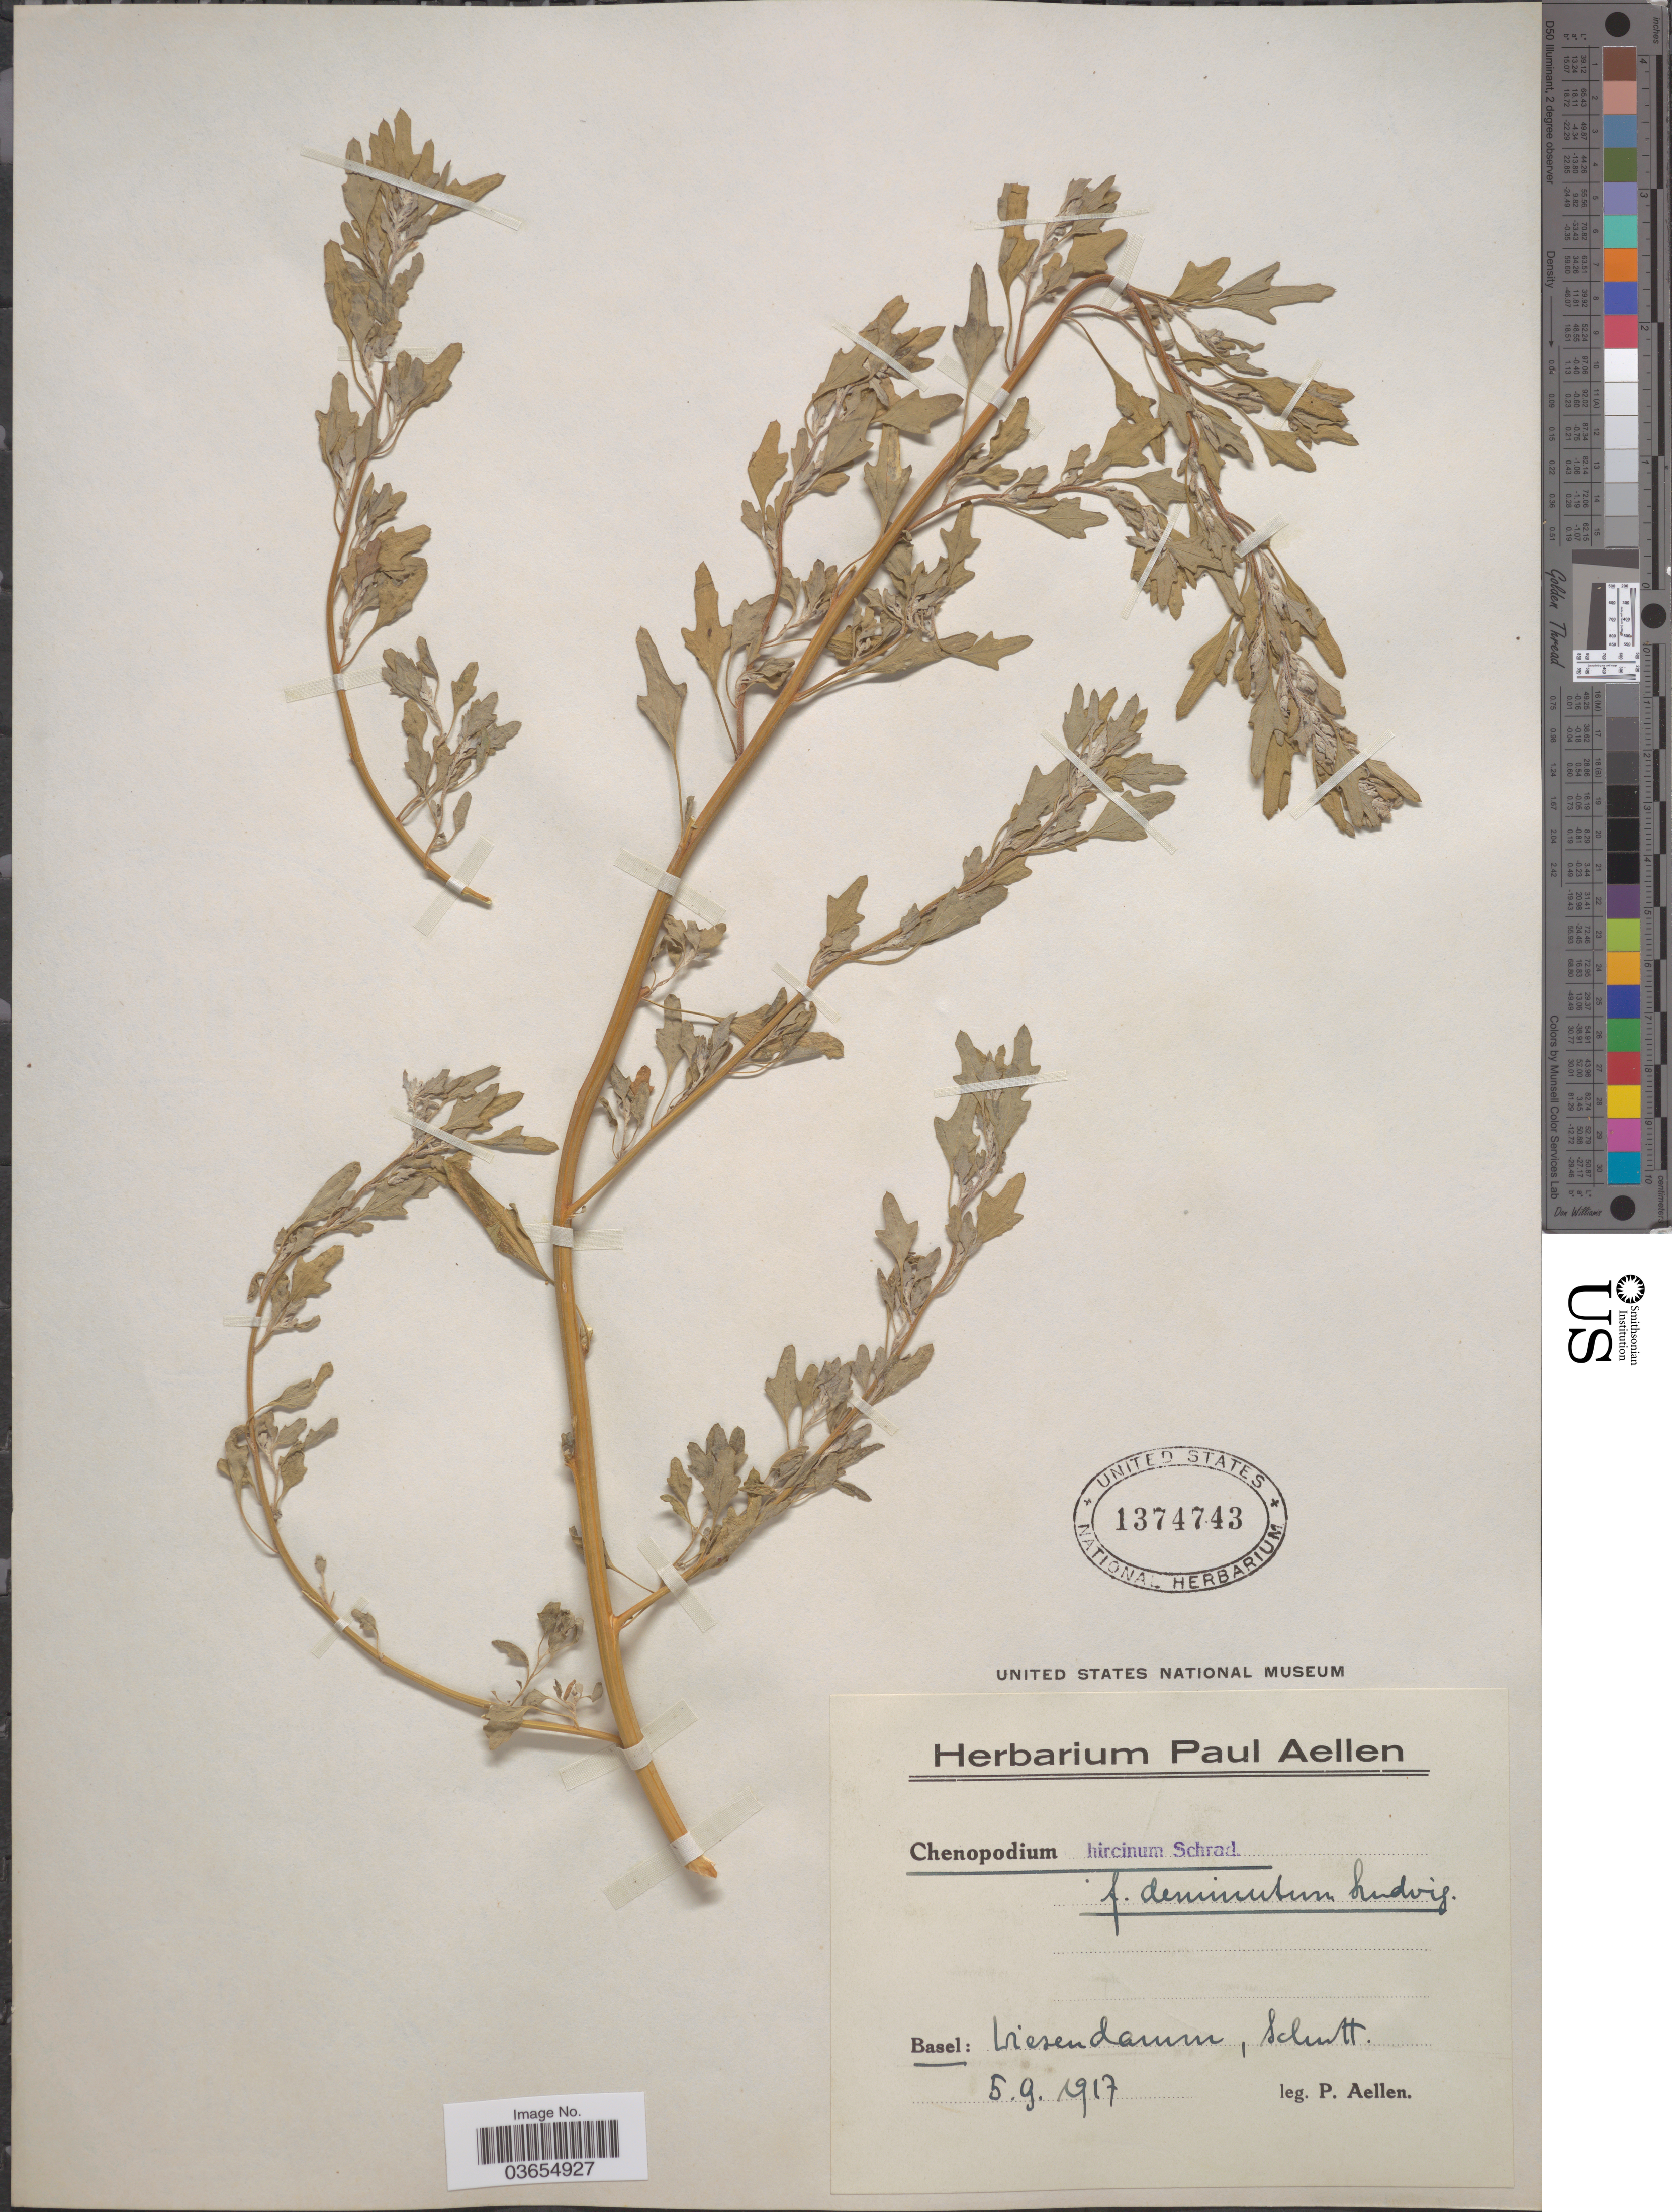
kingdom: Plantae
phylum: Tracheophyta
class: Magnoliopsida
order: Caryophyllales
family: Amaranthaceae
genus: Chenopodium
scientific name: Chenopodium hircinum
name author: Schrad.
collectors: P. Aellen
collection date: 1917-09-05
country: Switzerland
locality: Basel: Wiesendamm, Schutt.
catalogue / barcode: US 1374743